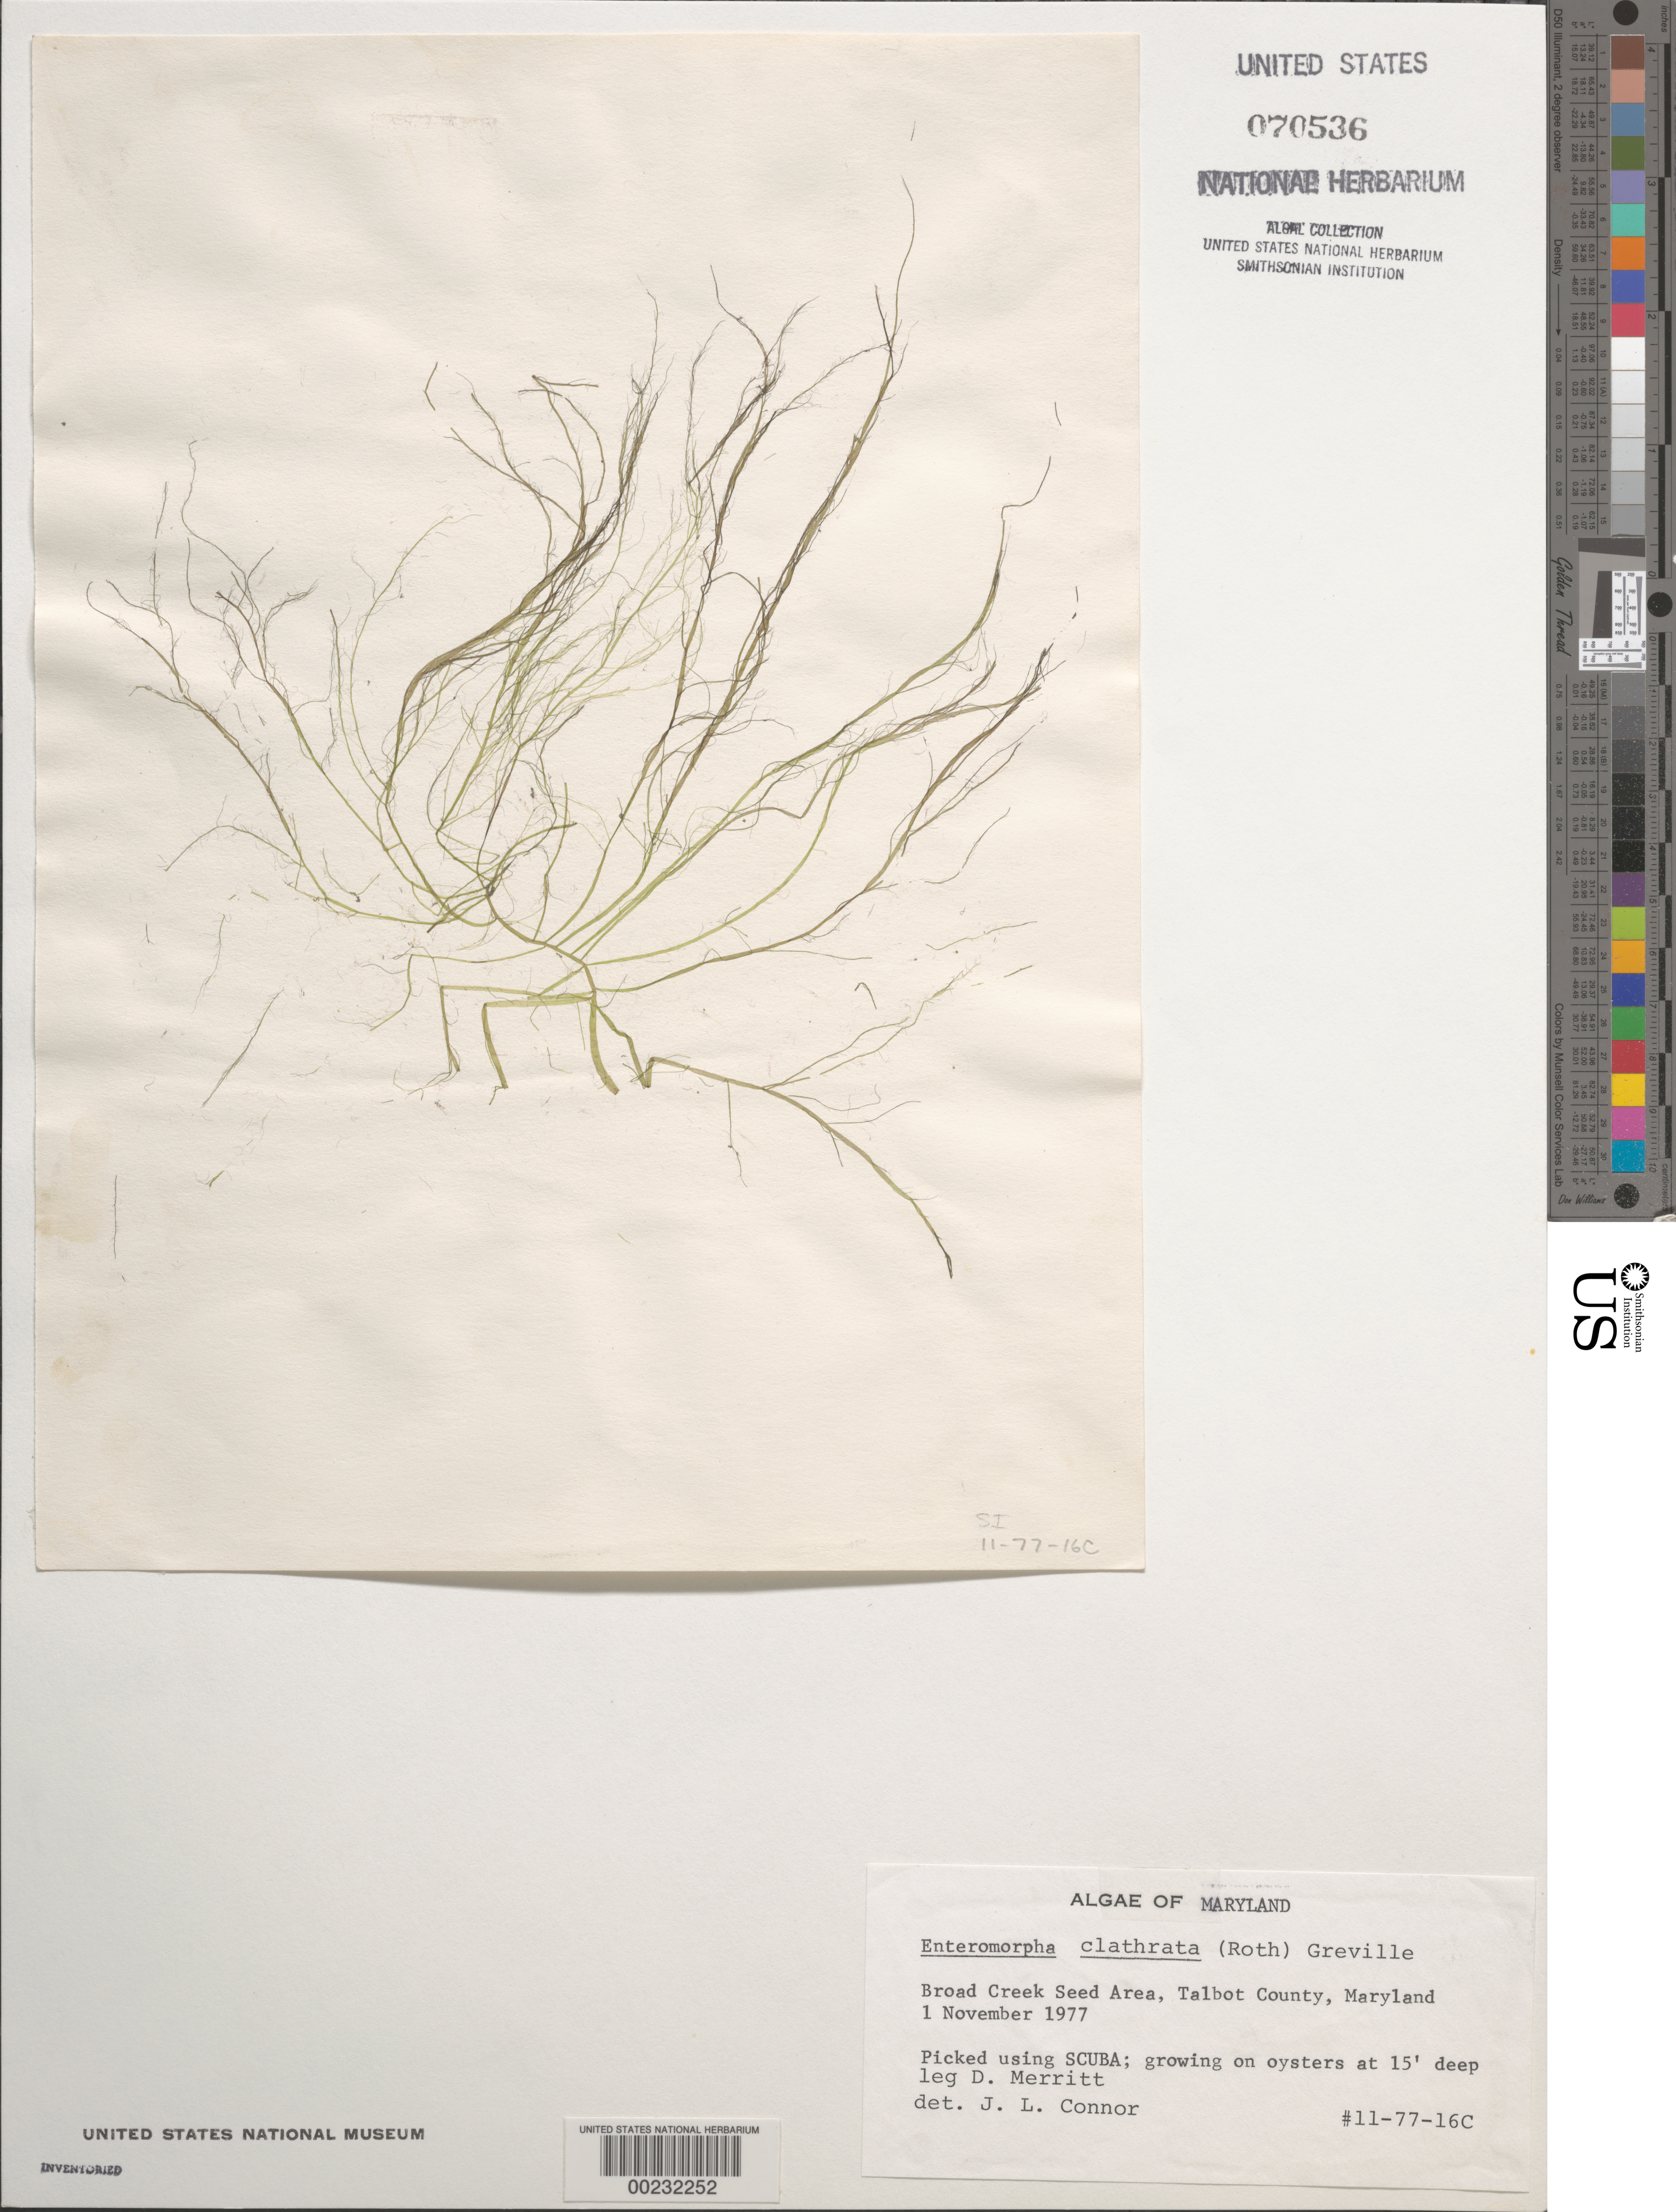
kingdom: Plantae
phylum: Chlorophyta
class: Ulvophyceae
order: Bryopsidales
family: Caulerpaceae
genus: Caulerpa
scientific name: Caulerpa chemnitzia var. vanbossae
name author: (Setch. & N.L. Gardner) Fern.-Garcia & Riosm.-Rod.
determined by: Algae name updating Project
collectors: D. Merritt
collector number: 11-77-16c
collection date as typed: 01 Nov 1977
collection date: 1977-11-01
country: United States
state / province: Maryland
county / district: Talbot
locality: Broad Creek Seed area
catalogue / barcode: US 70536